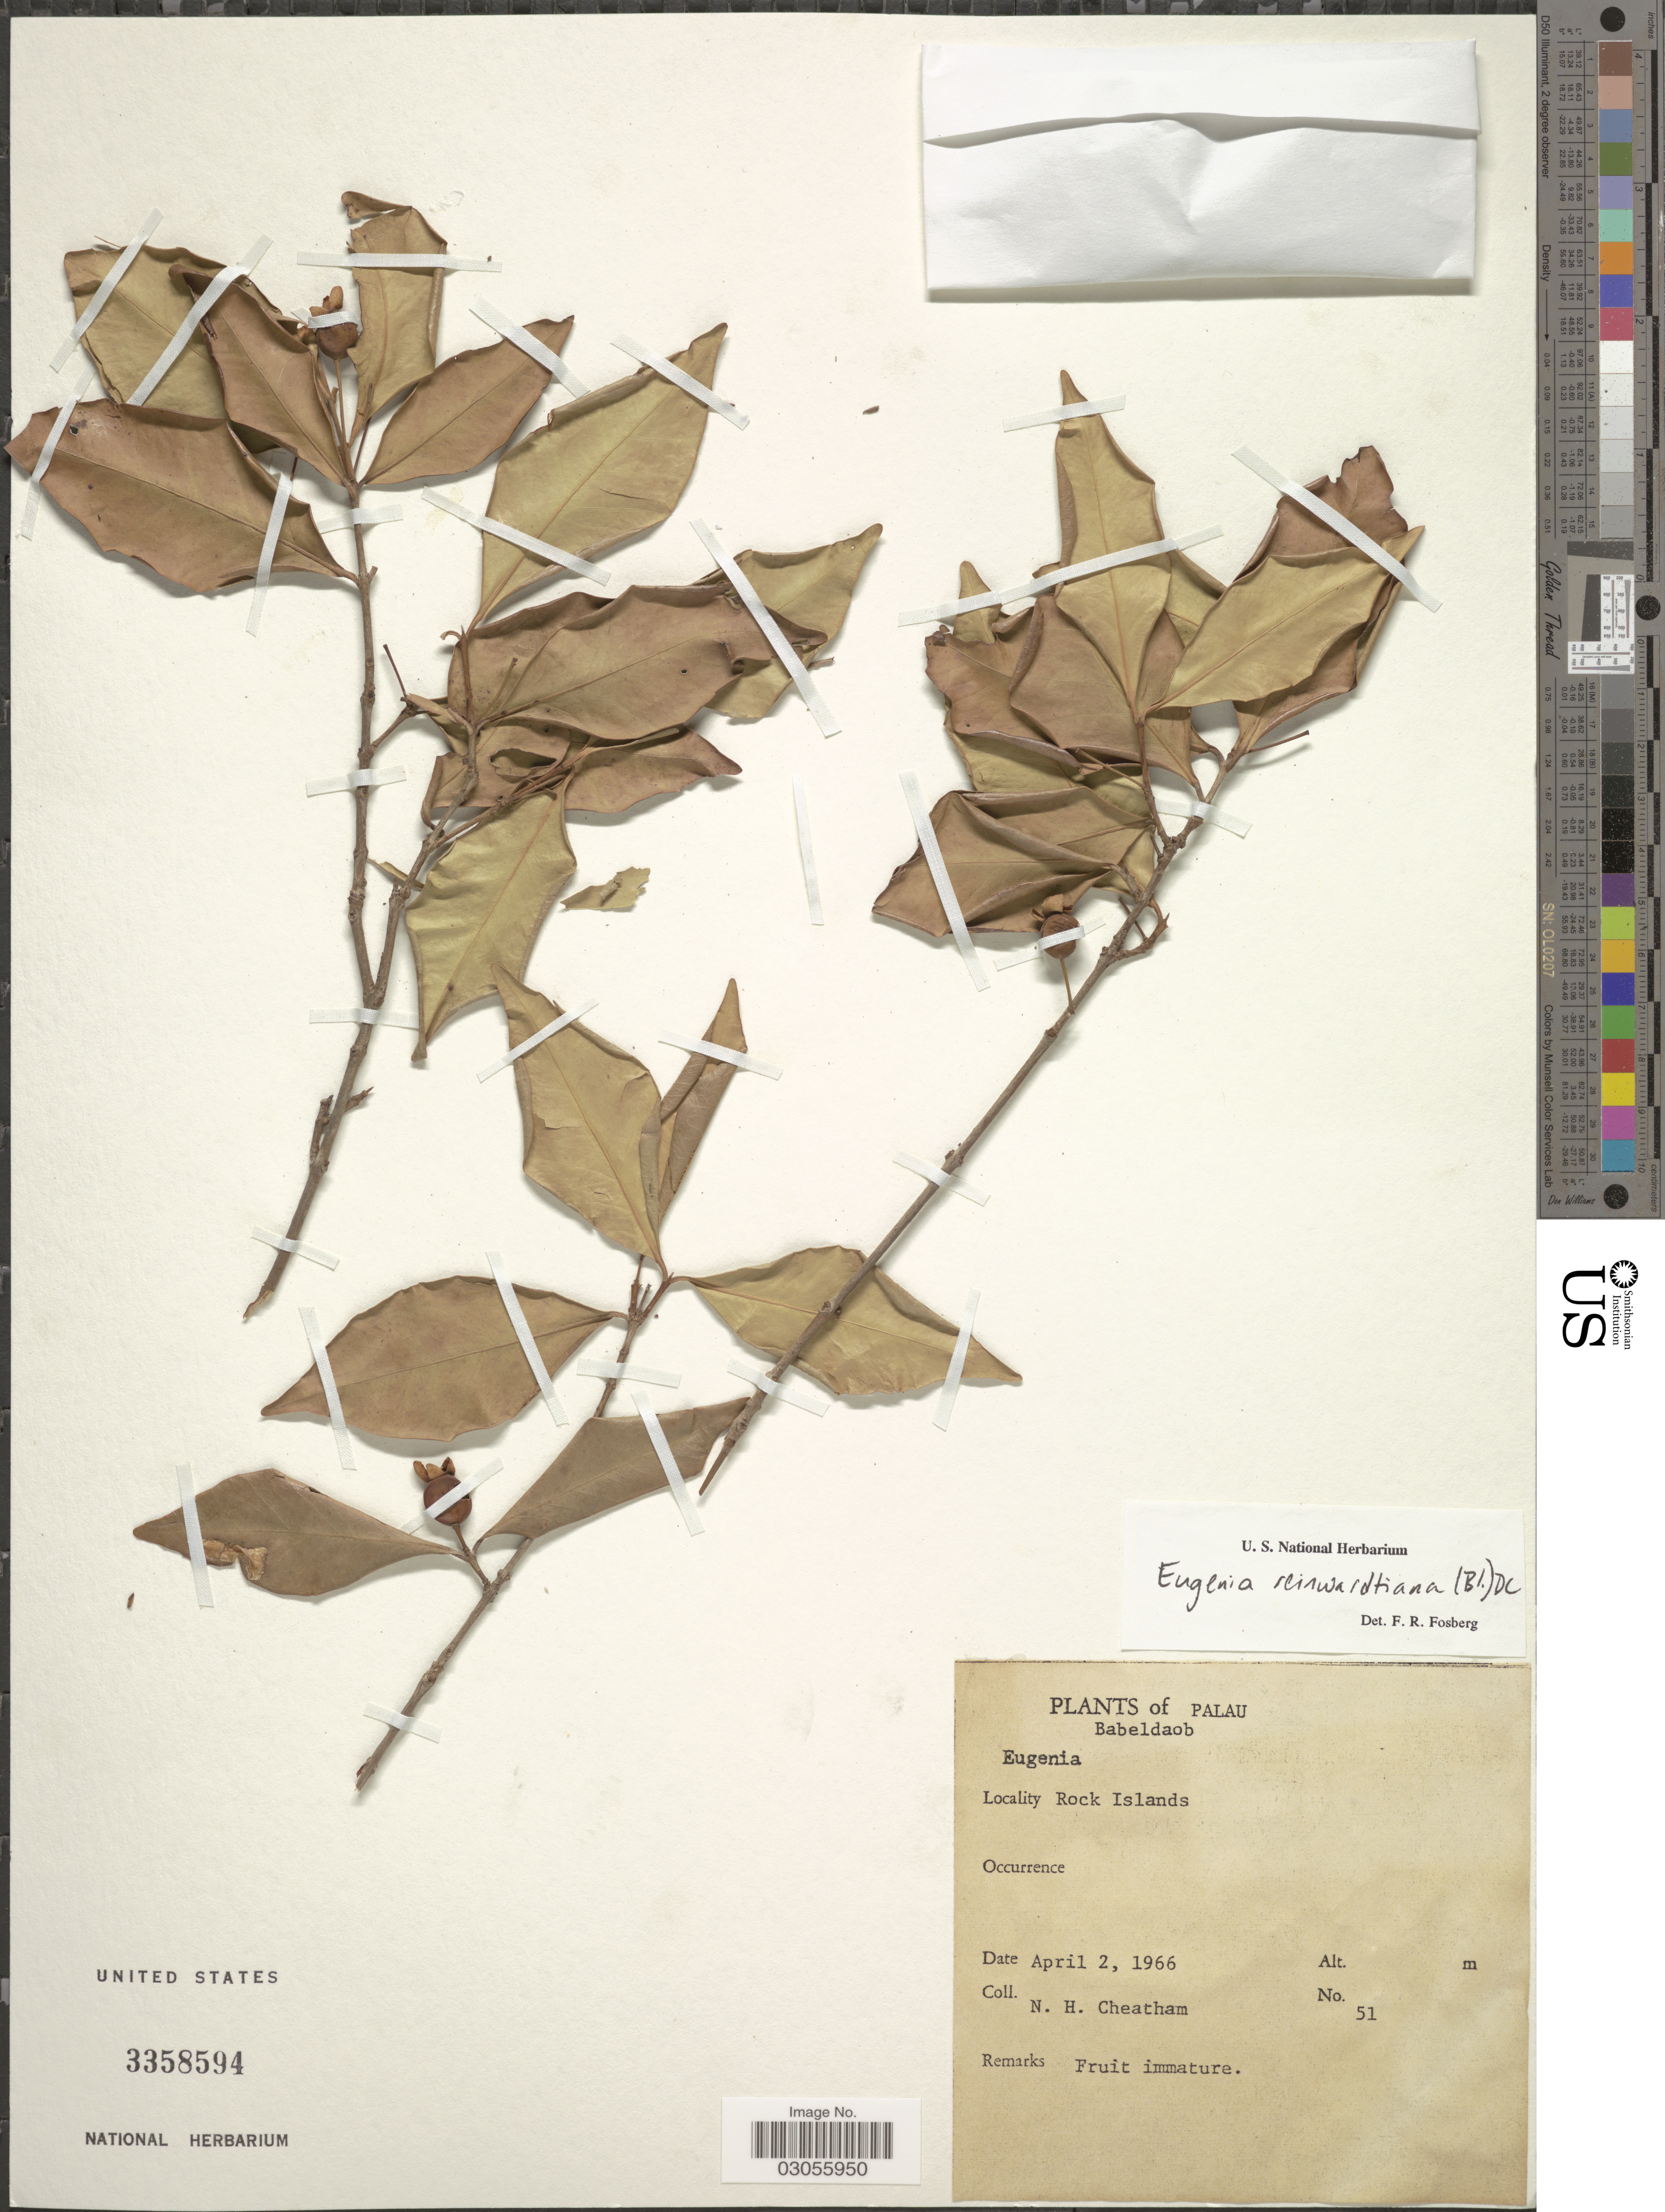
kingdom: Plantae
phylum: Tracheophyta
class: Magnoliopsida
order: Myrtales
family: Myrtaceae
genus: Eugenia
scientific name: Eugenia reinwardtiana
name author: (Blume) DC.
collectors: N. H. Cheatham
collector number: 51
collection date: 1966-04-02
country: Palau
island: Babeldaob [Babelthuap]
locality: Babeldaob. Rock Islands.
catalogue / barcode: US 3358594